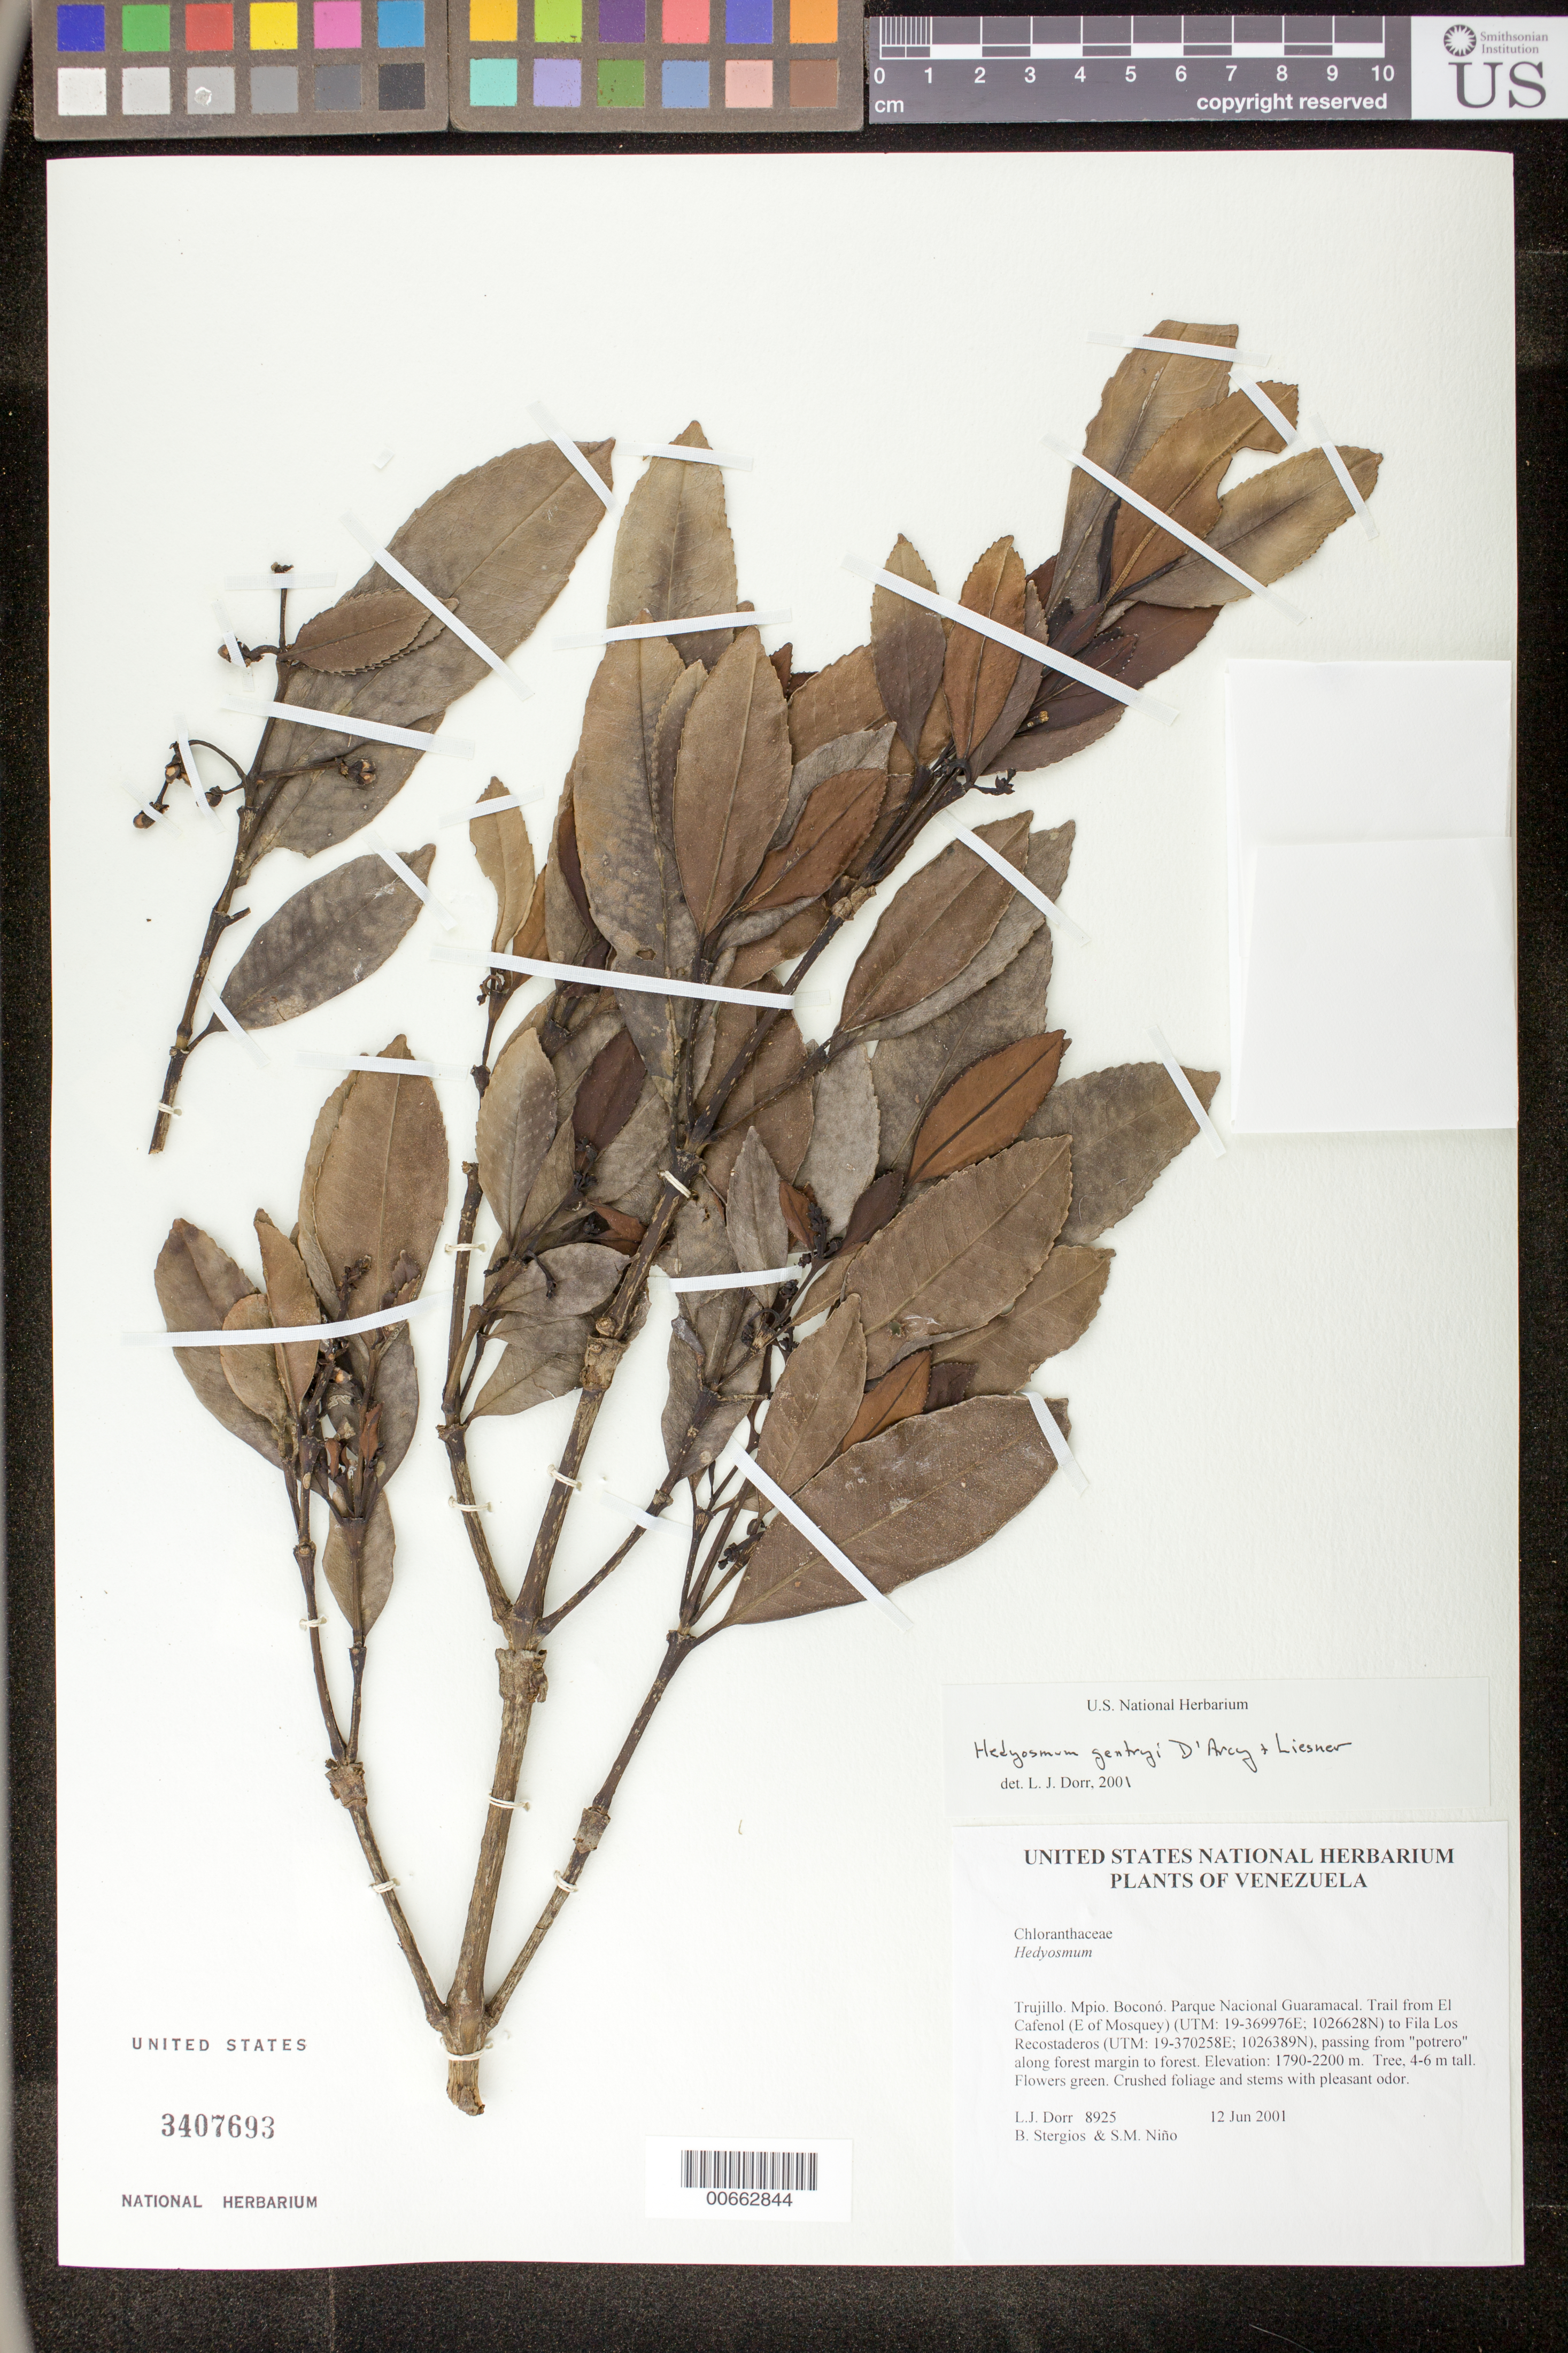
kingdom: Plantae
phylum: Tracheophyta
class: Magnoliopsida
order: Chloranthales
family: Chloranthaceae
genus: Hedyosmum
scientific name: Hedyosmum gentryi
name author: D'Arcy & Liesner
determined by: Dorr, L. J., (BOT), Smithsonian Institution - National Museum of Natural History (UNITED STATES)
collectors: L. J. Dorr, B. G. Stergios & S. M. Niño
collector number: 8925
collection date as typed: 12 Jun 2001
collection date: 2001-06-12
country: Venezuela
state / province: Trujillo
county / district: Boconó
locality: Parque Nacional Guaramacal. Trail from El Cafenol (E of Mosquey) to Fila Los Recostaderos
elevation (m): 1790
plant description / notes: AAU, C, CAS, CTES, F, K, PORT, TEX, US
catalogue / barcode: US 3407693